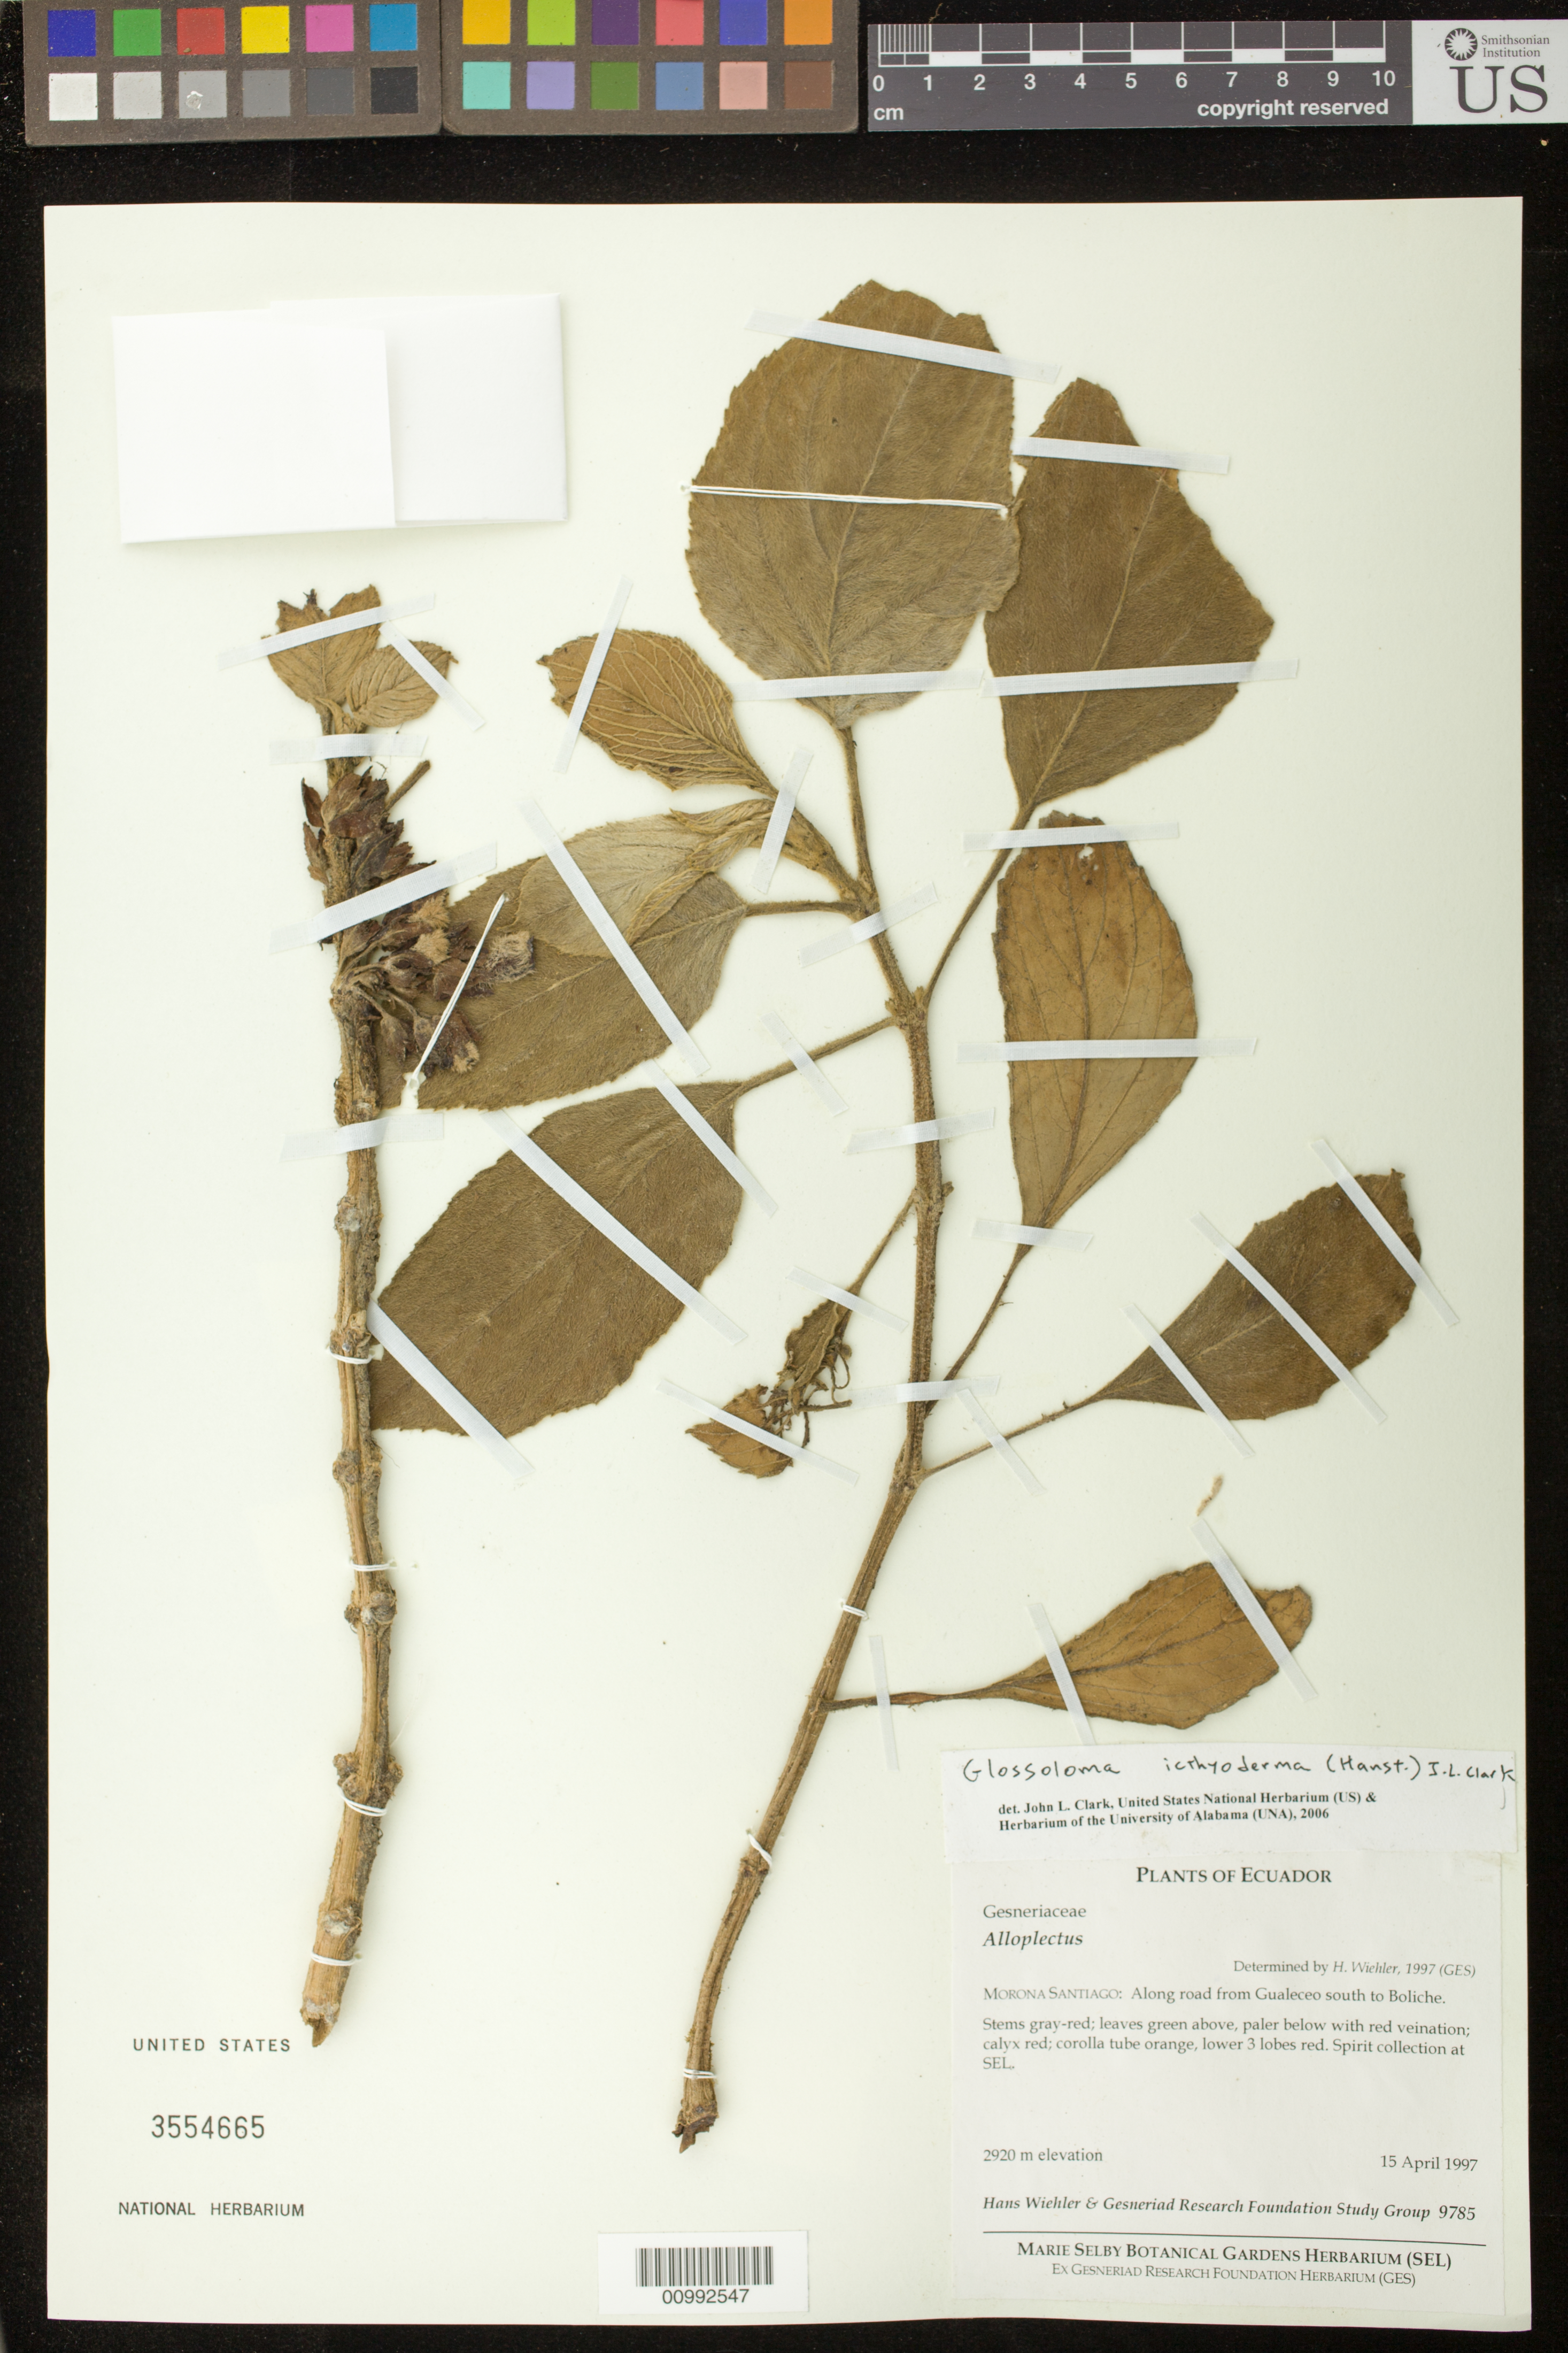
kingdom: Plantae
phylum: Tracheophyta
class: Magnoliopsida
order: Lamiales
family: Gesneriaceae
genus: Glossoloma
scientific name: Glossoloma ichthyoderma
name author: (Hanst.) J.L. Clark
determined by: Clark, J. L., (SEL), The Marie Selby Botanical Garden (UNITED STATES)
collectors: H. J. Wiehler & GRF Study Group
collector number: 9785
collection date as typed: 15 Apr 1997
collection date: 1997-04-15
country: Ecuador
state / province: Morona-Santiago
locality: Morona-Santiago: along road from Gualeceo south to Boliche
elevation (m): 2920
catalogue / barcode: US 3554665